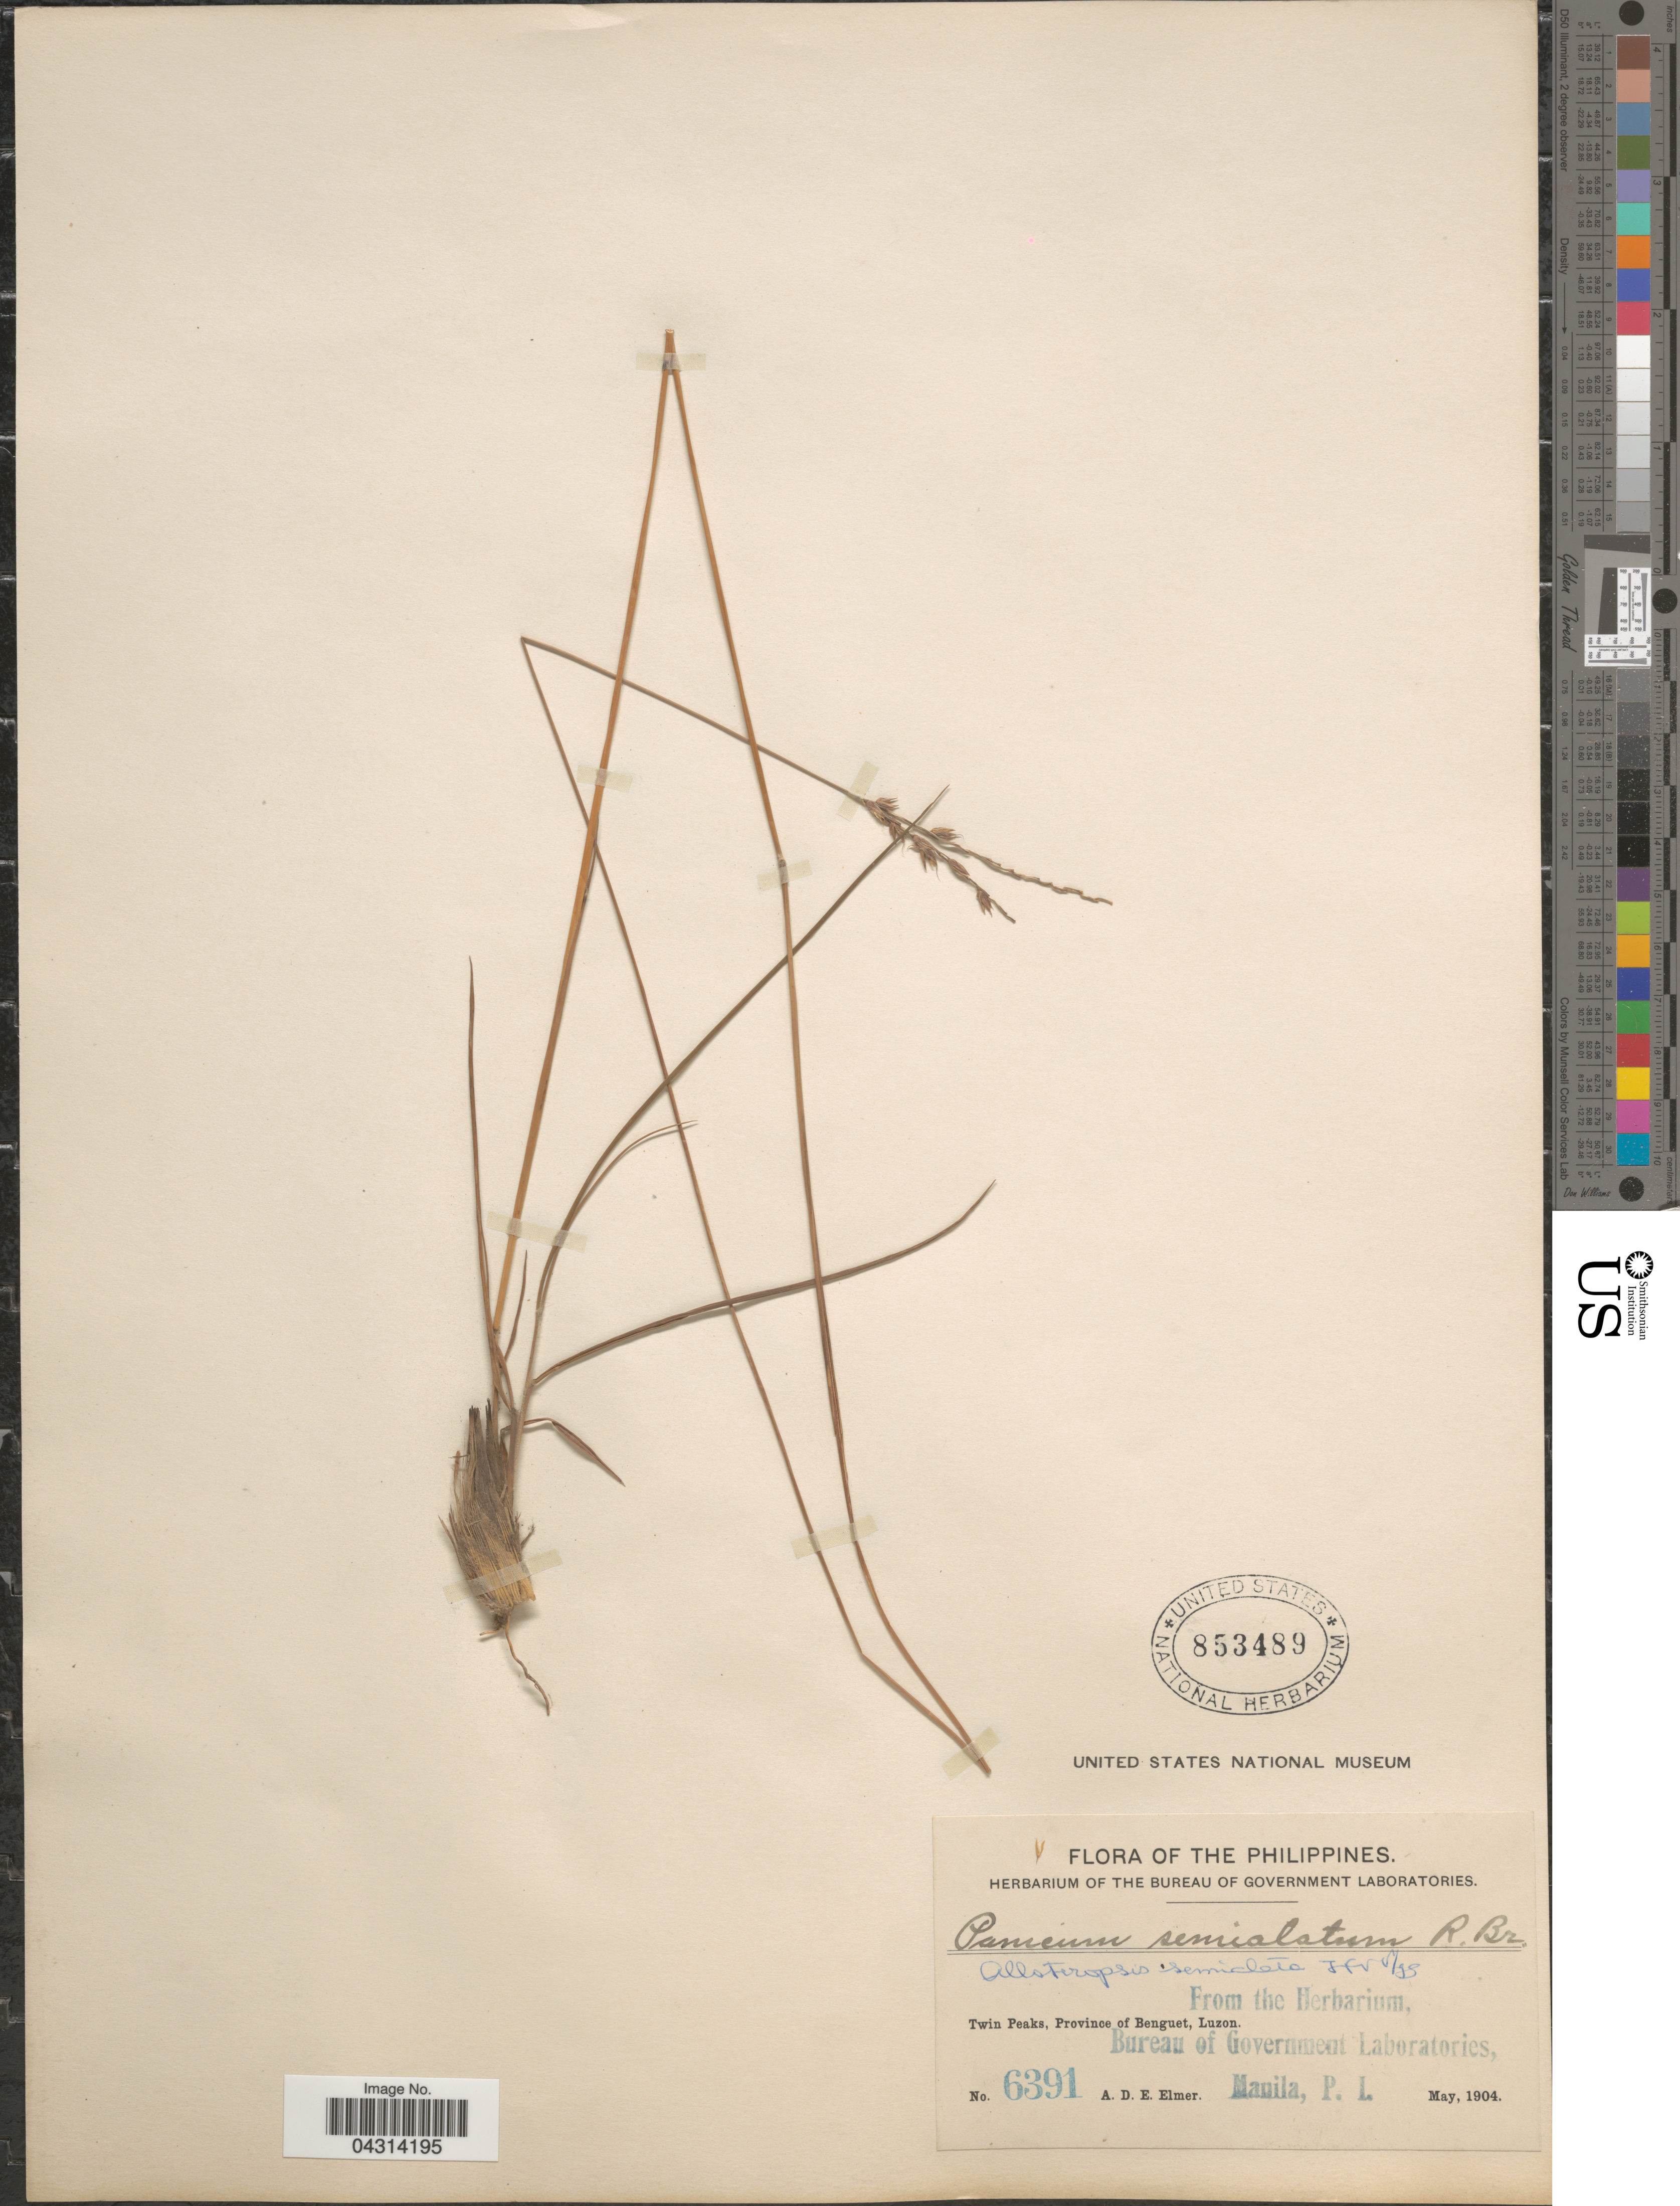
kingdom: Plantae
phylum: Tracheophyta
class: Liliopsida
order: Poales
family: Poaceae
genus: Alloteropsis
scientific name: Alloteropsis semialata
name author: (R. Br.) Hitchc.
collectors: A. D. E. Elmer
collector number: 6391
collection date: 1904-05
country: Philippines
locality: Twin Peaks, Province of Benguet, Luzon.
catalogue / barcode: US 853489